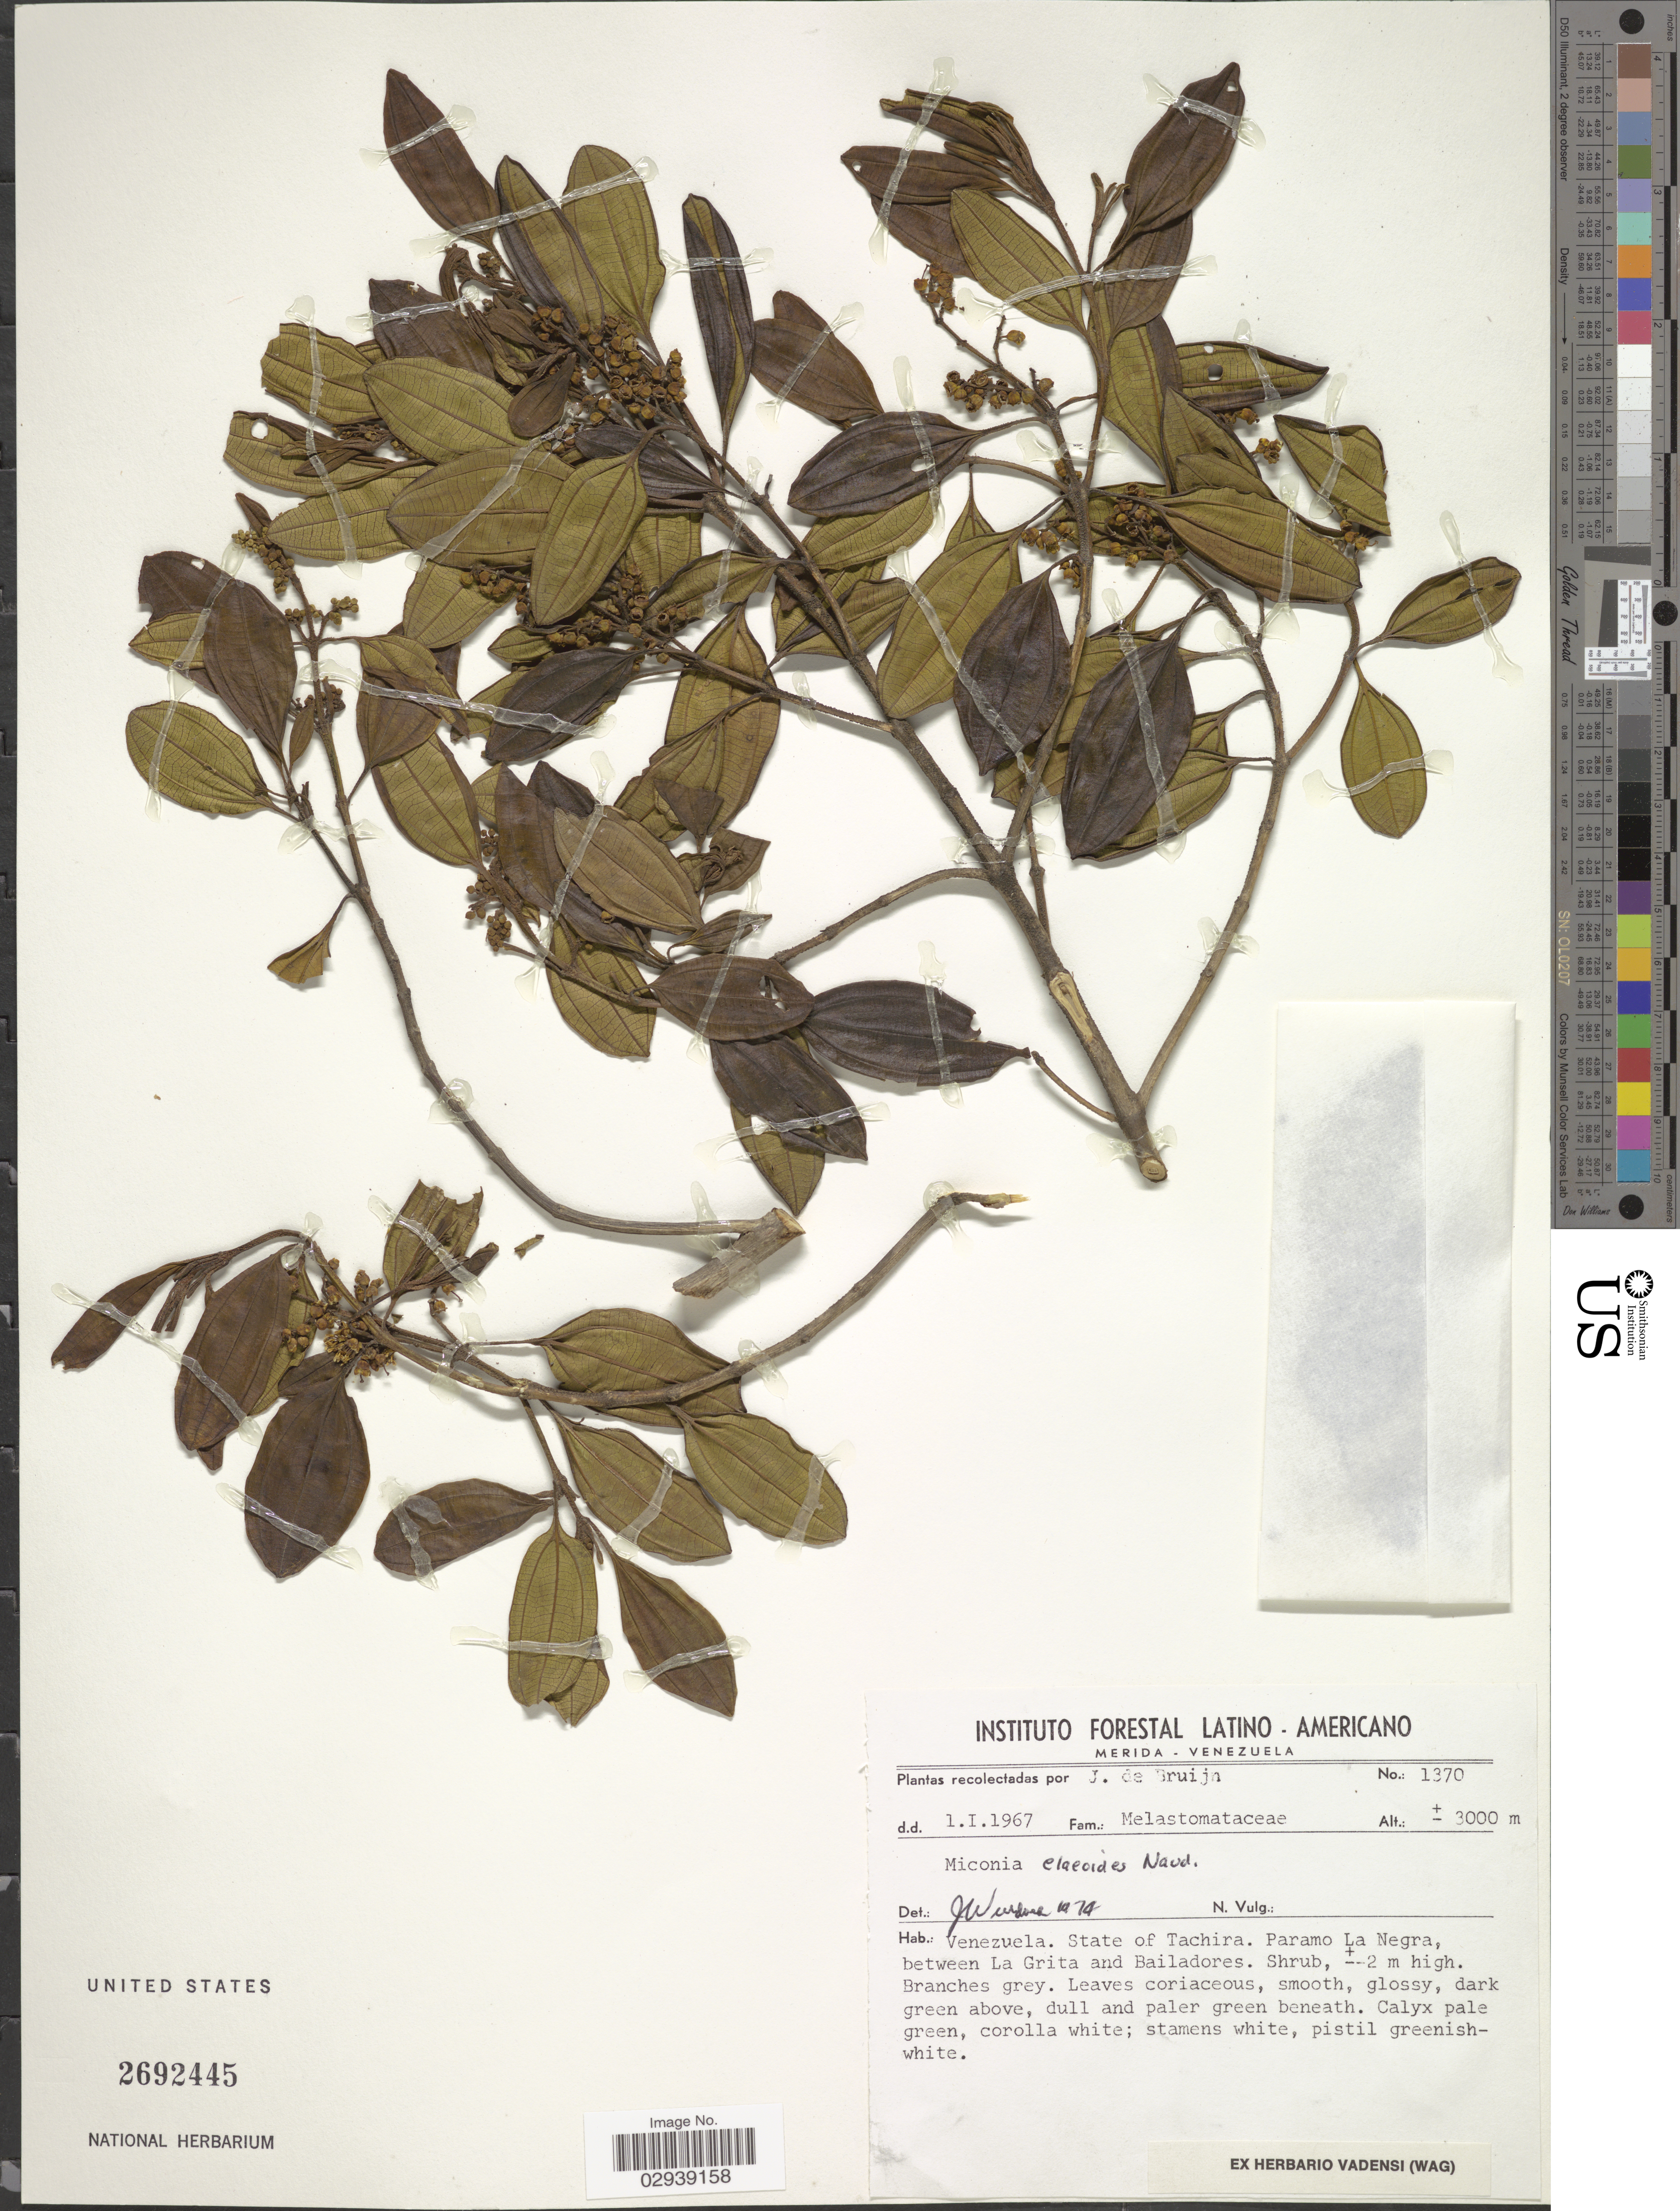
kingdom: Plantae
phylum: Tracheophyta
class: Magnoliopsida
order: Myrtales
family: Melastomataceae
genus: Miconia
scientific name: Miconia elaeoides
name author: Naudin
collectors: J. Bruijn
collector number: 1370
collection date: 1967-01-01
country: Venezuela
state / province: Tachira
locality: Paramo La Negra, between La Grita and Bailadores.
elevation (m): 3000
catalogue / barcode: US 2692445